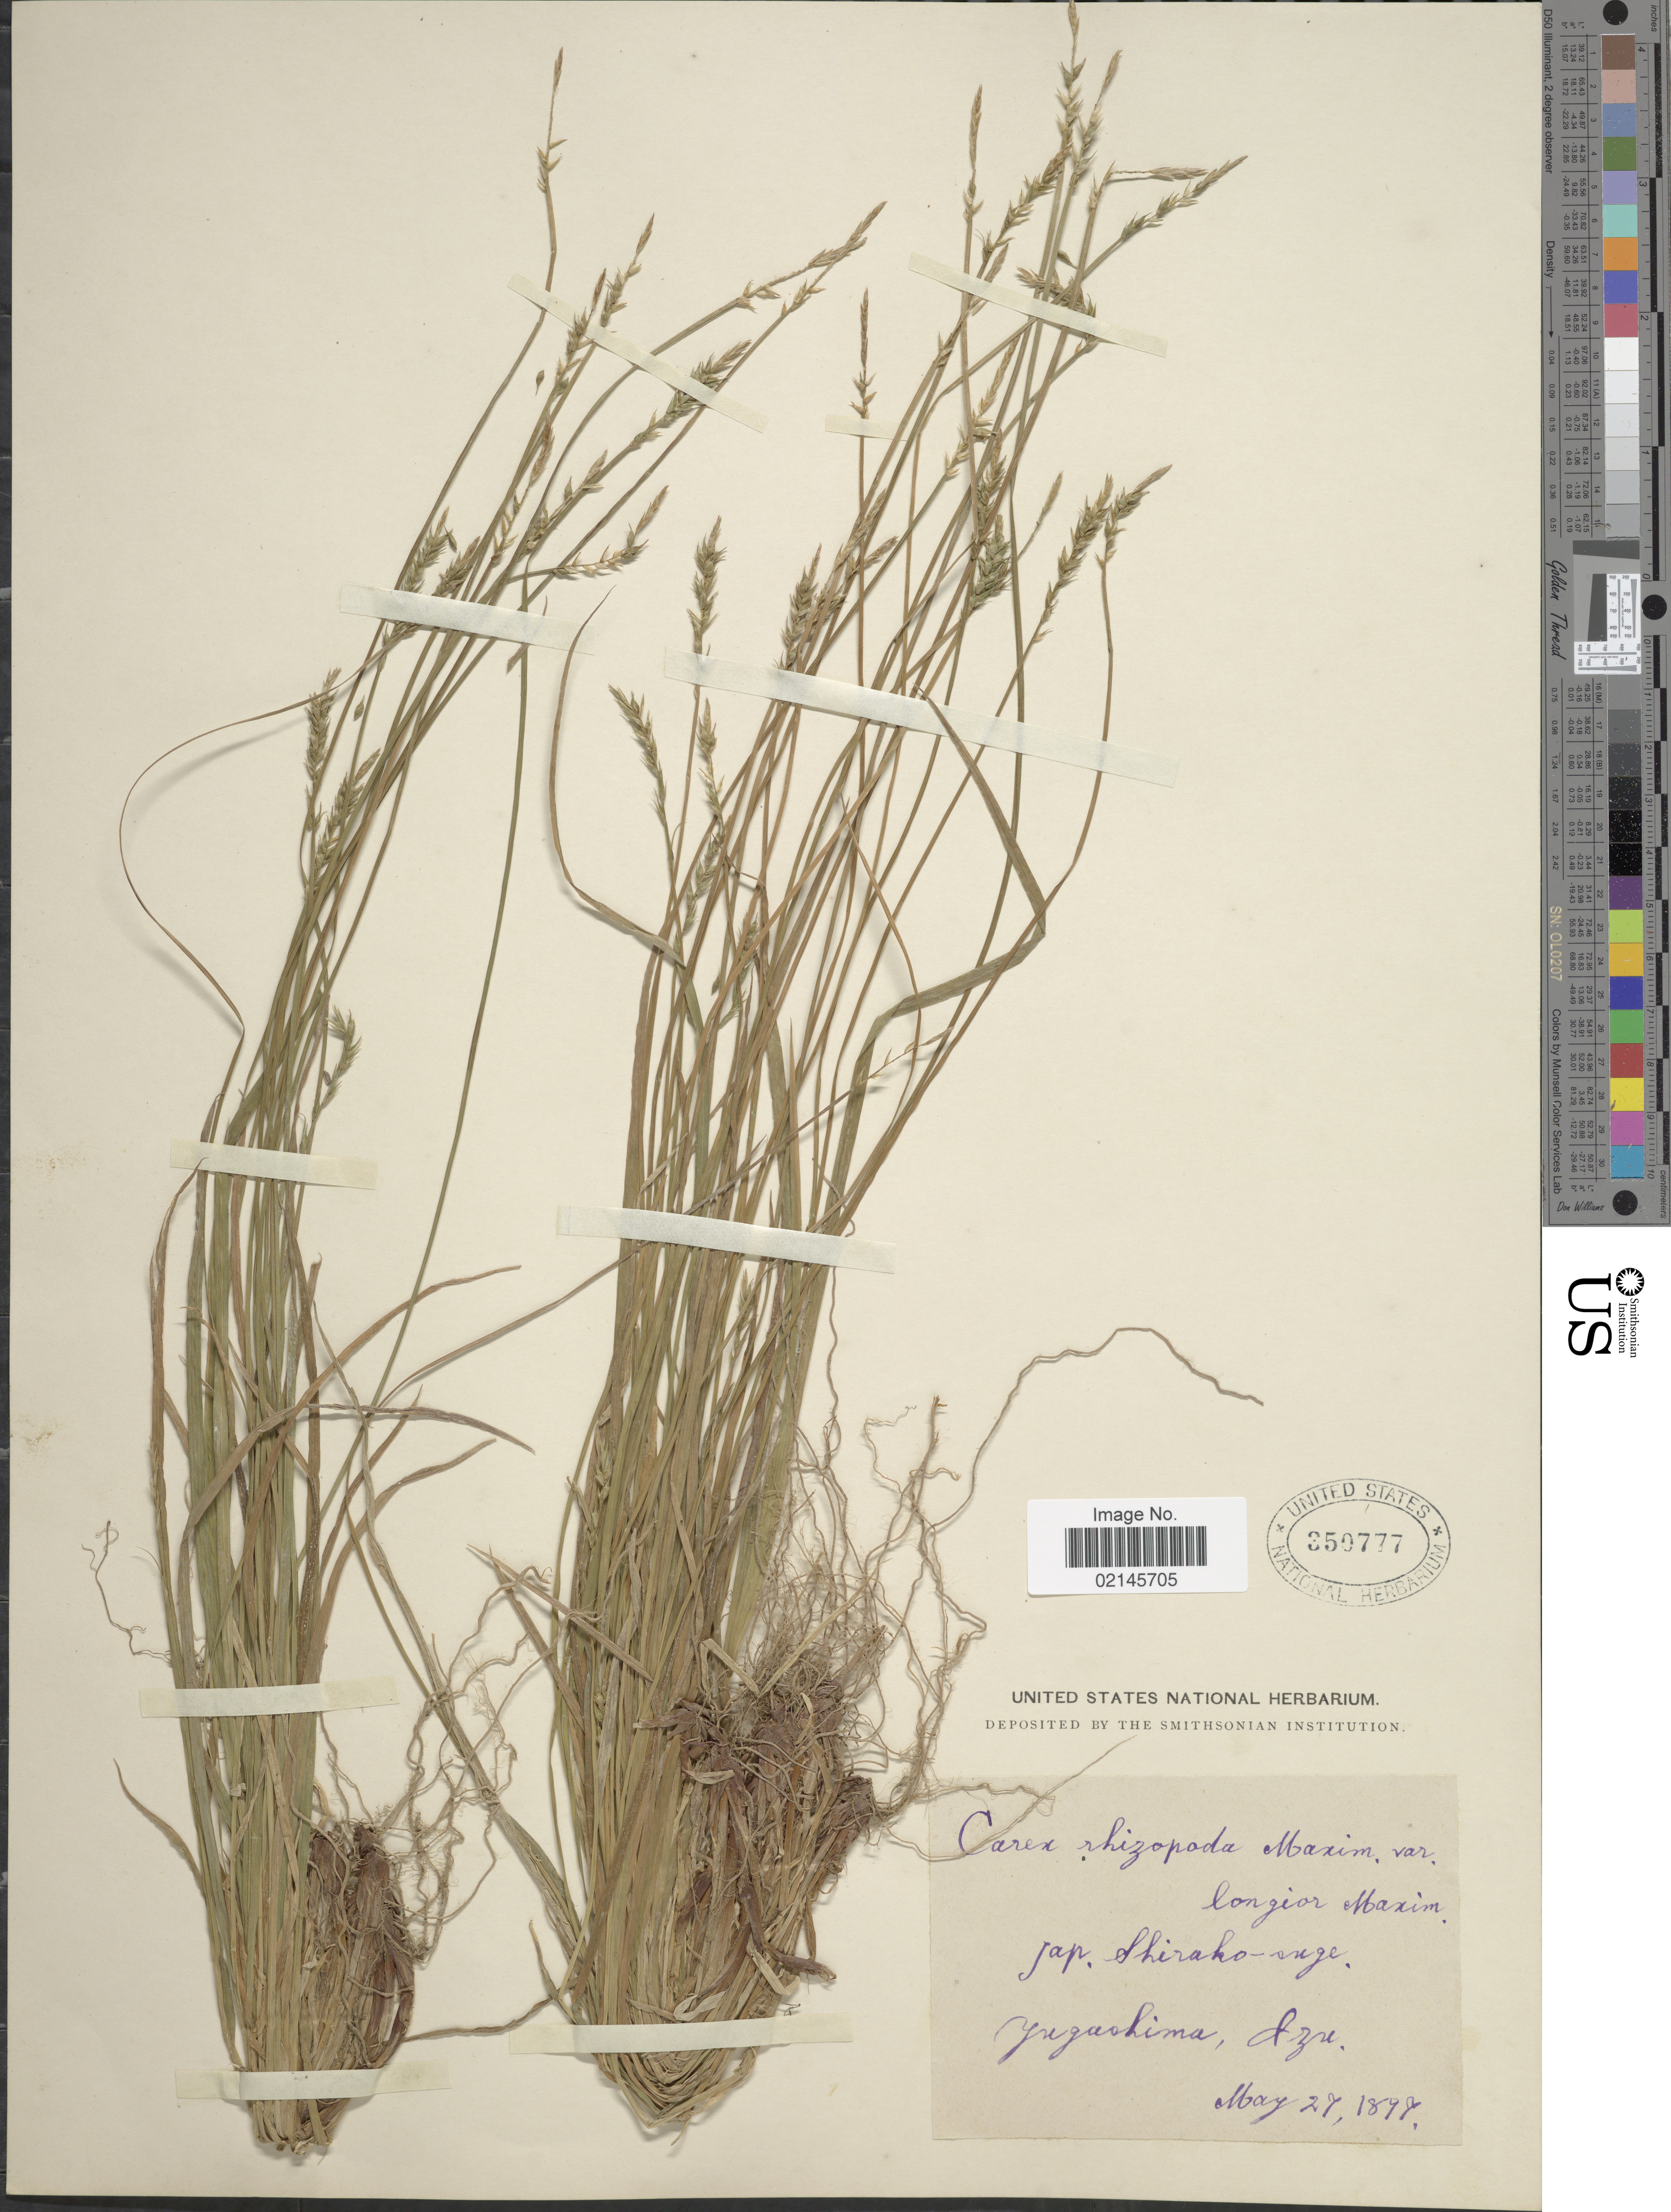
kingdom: Plantae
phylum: Tracheophyta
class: Liliopsida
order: Poales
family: Cyperaceae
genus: Carex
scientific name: Carex rhizopoda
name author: Maxim.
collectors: ex herb. U. S. Department of Agriculture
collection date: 1897-05-27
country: Japan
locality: Yugashima, Izu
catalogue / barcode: US 350777